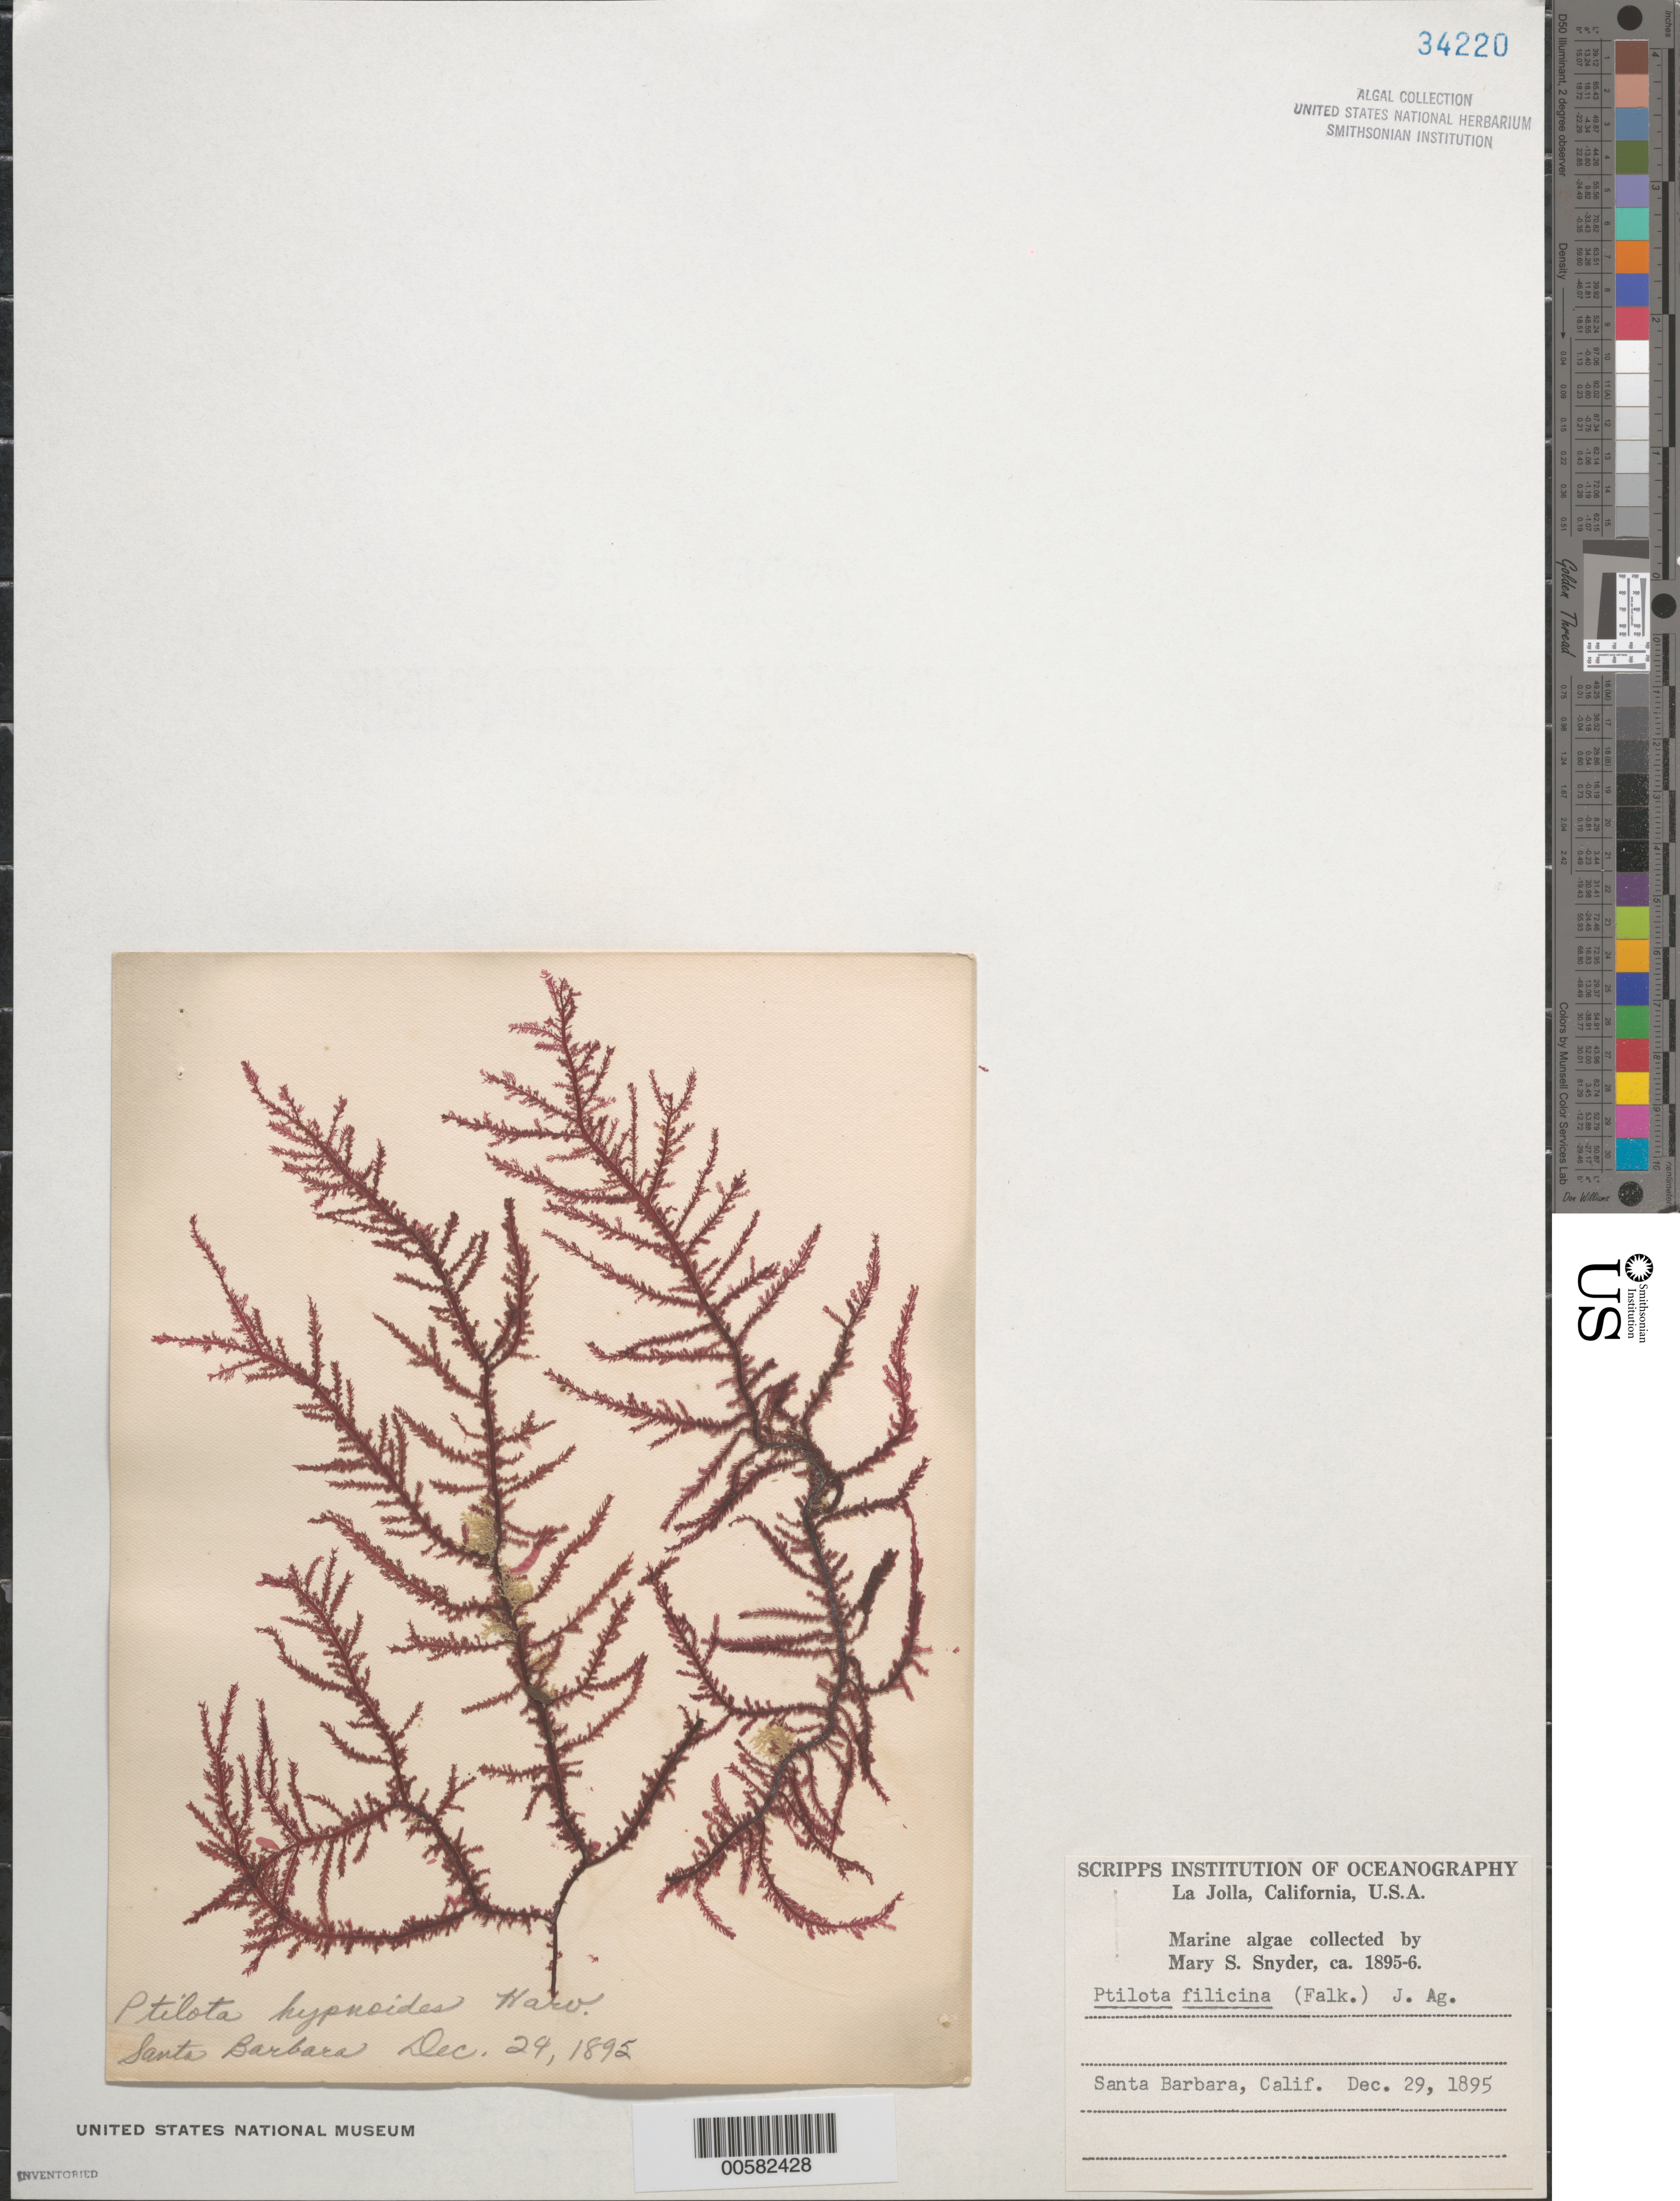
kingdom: Plantae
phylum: Rhodophyta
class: Florideophyceae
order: Ceramiales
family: Wrangeliaceae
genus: Ptilota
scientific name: Ptilota filicina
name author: J. Agardh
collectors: M. Snyder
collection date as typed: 29 Dec 1895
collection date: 1895-12-29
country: United States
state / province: California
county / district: Santa Barbara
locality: Santa Barbara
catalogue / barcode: US 34220